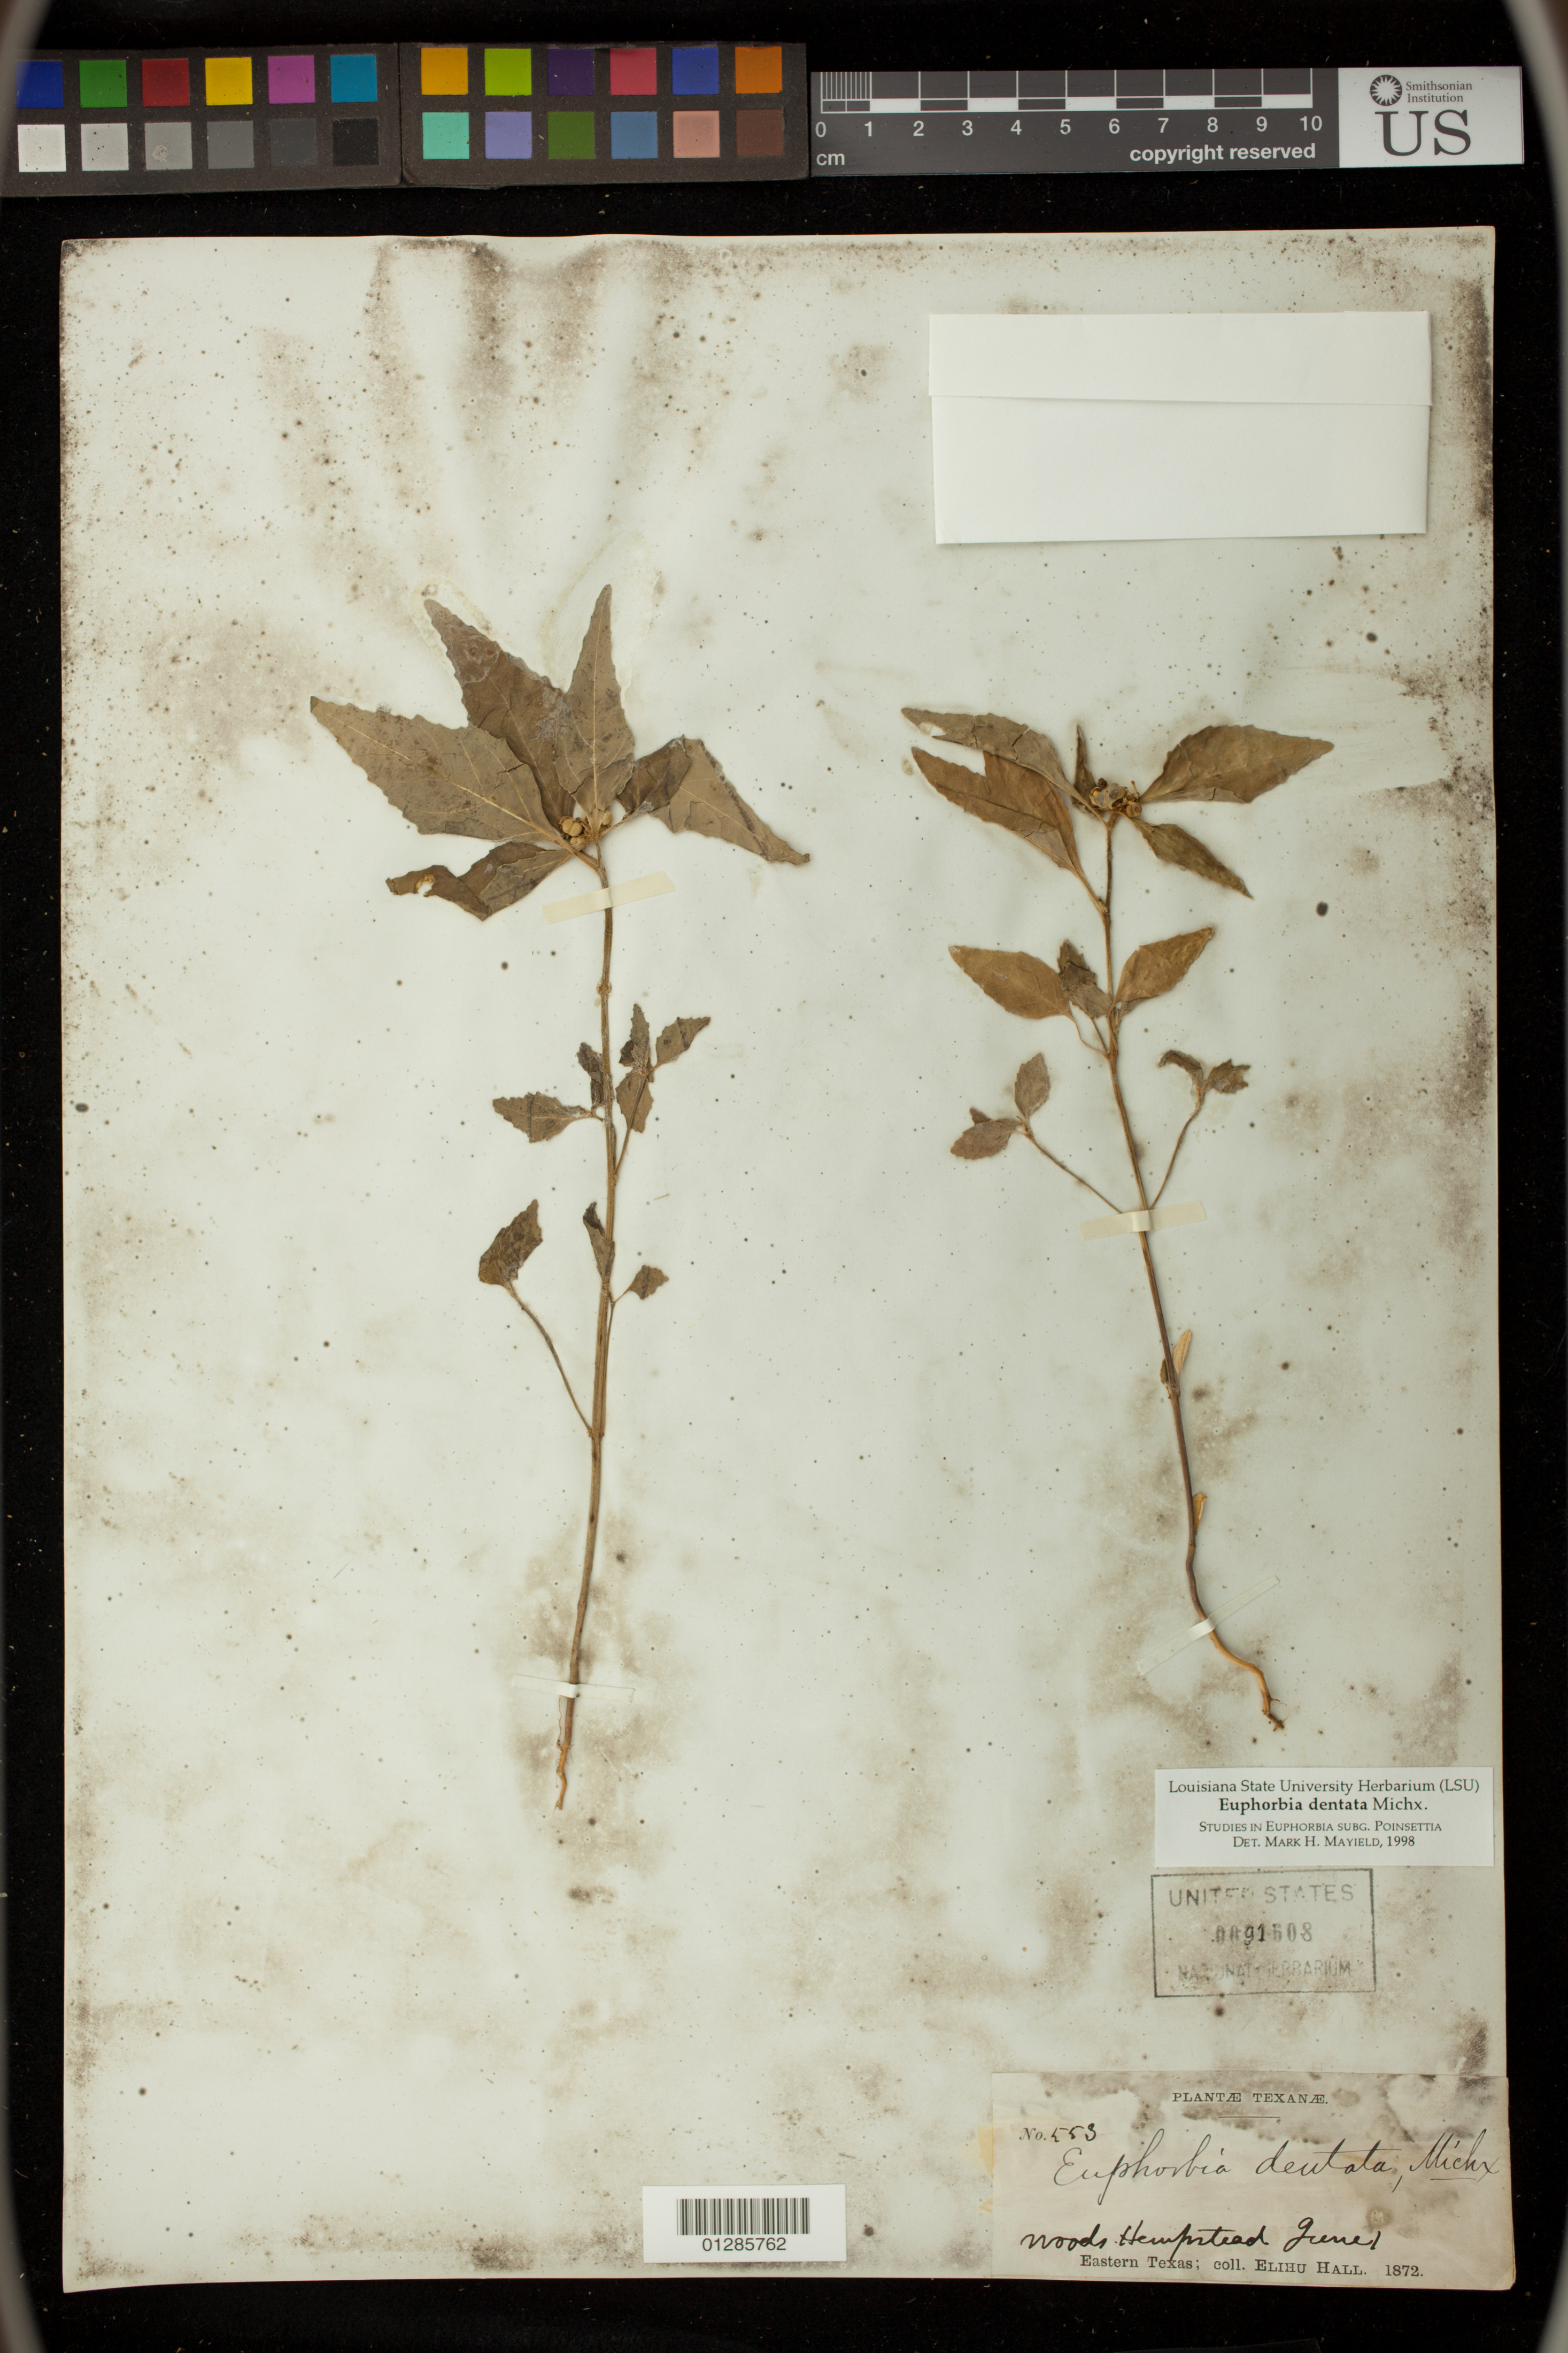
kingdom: Plantae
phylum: Tracheophyta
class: Magnoliopsida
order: Malpighiales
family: Euphorbiaceae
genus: Euphorbia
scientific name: Euphorbia dentata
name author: Michx.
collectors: E. Hall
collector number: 553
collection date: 1872-06-01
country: United States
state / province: Texas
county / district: Waller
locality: Eastern Texas: Hempstead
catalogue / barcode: US 91608